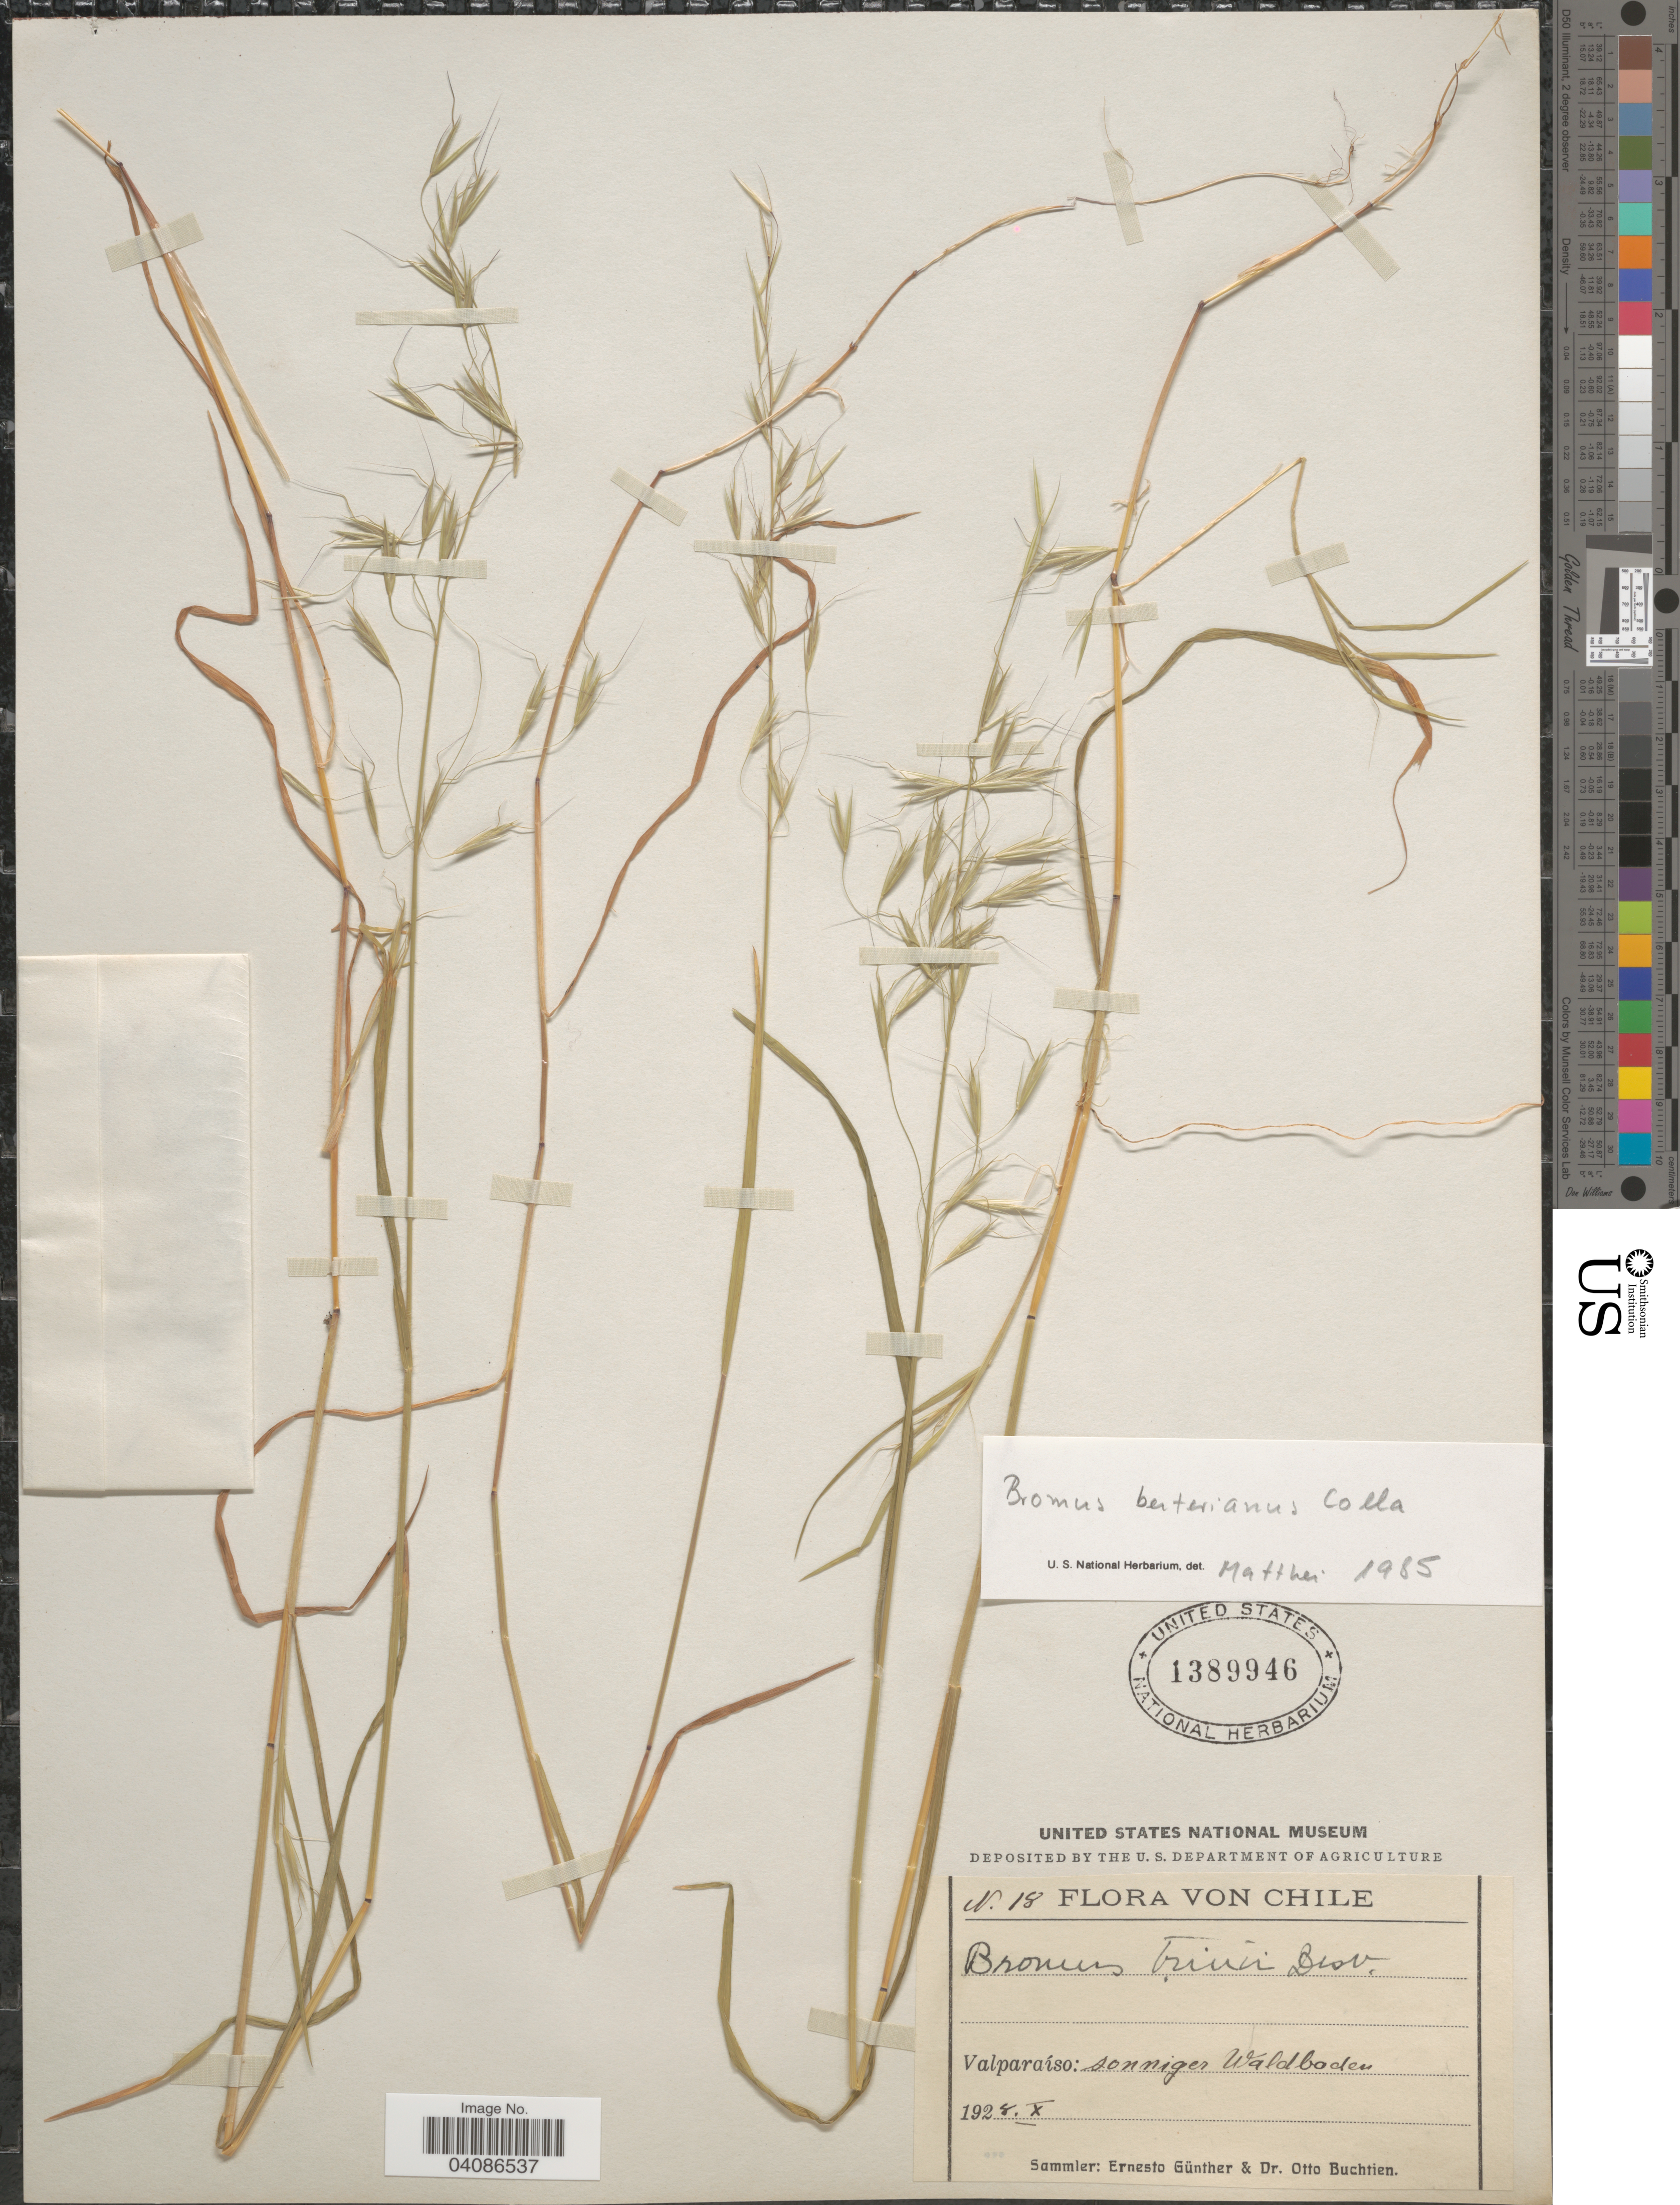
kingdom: Plantae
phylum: Tracheophyta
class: Liliopsida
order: Poales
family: Poaceae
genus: Bromus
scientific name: Bromus berteroanus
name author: Colla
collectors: E. Gunther & O. Buchtien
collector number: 18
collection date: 1928-10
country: Chile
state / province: Valparaíso (V)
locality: Sonniger Waldboden.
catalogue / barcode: US 1389946